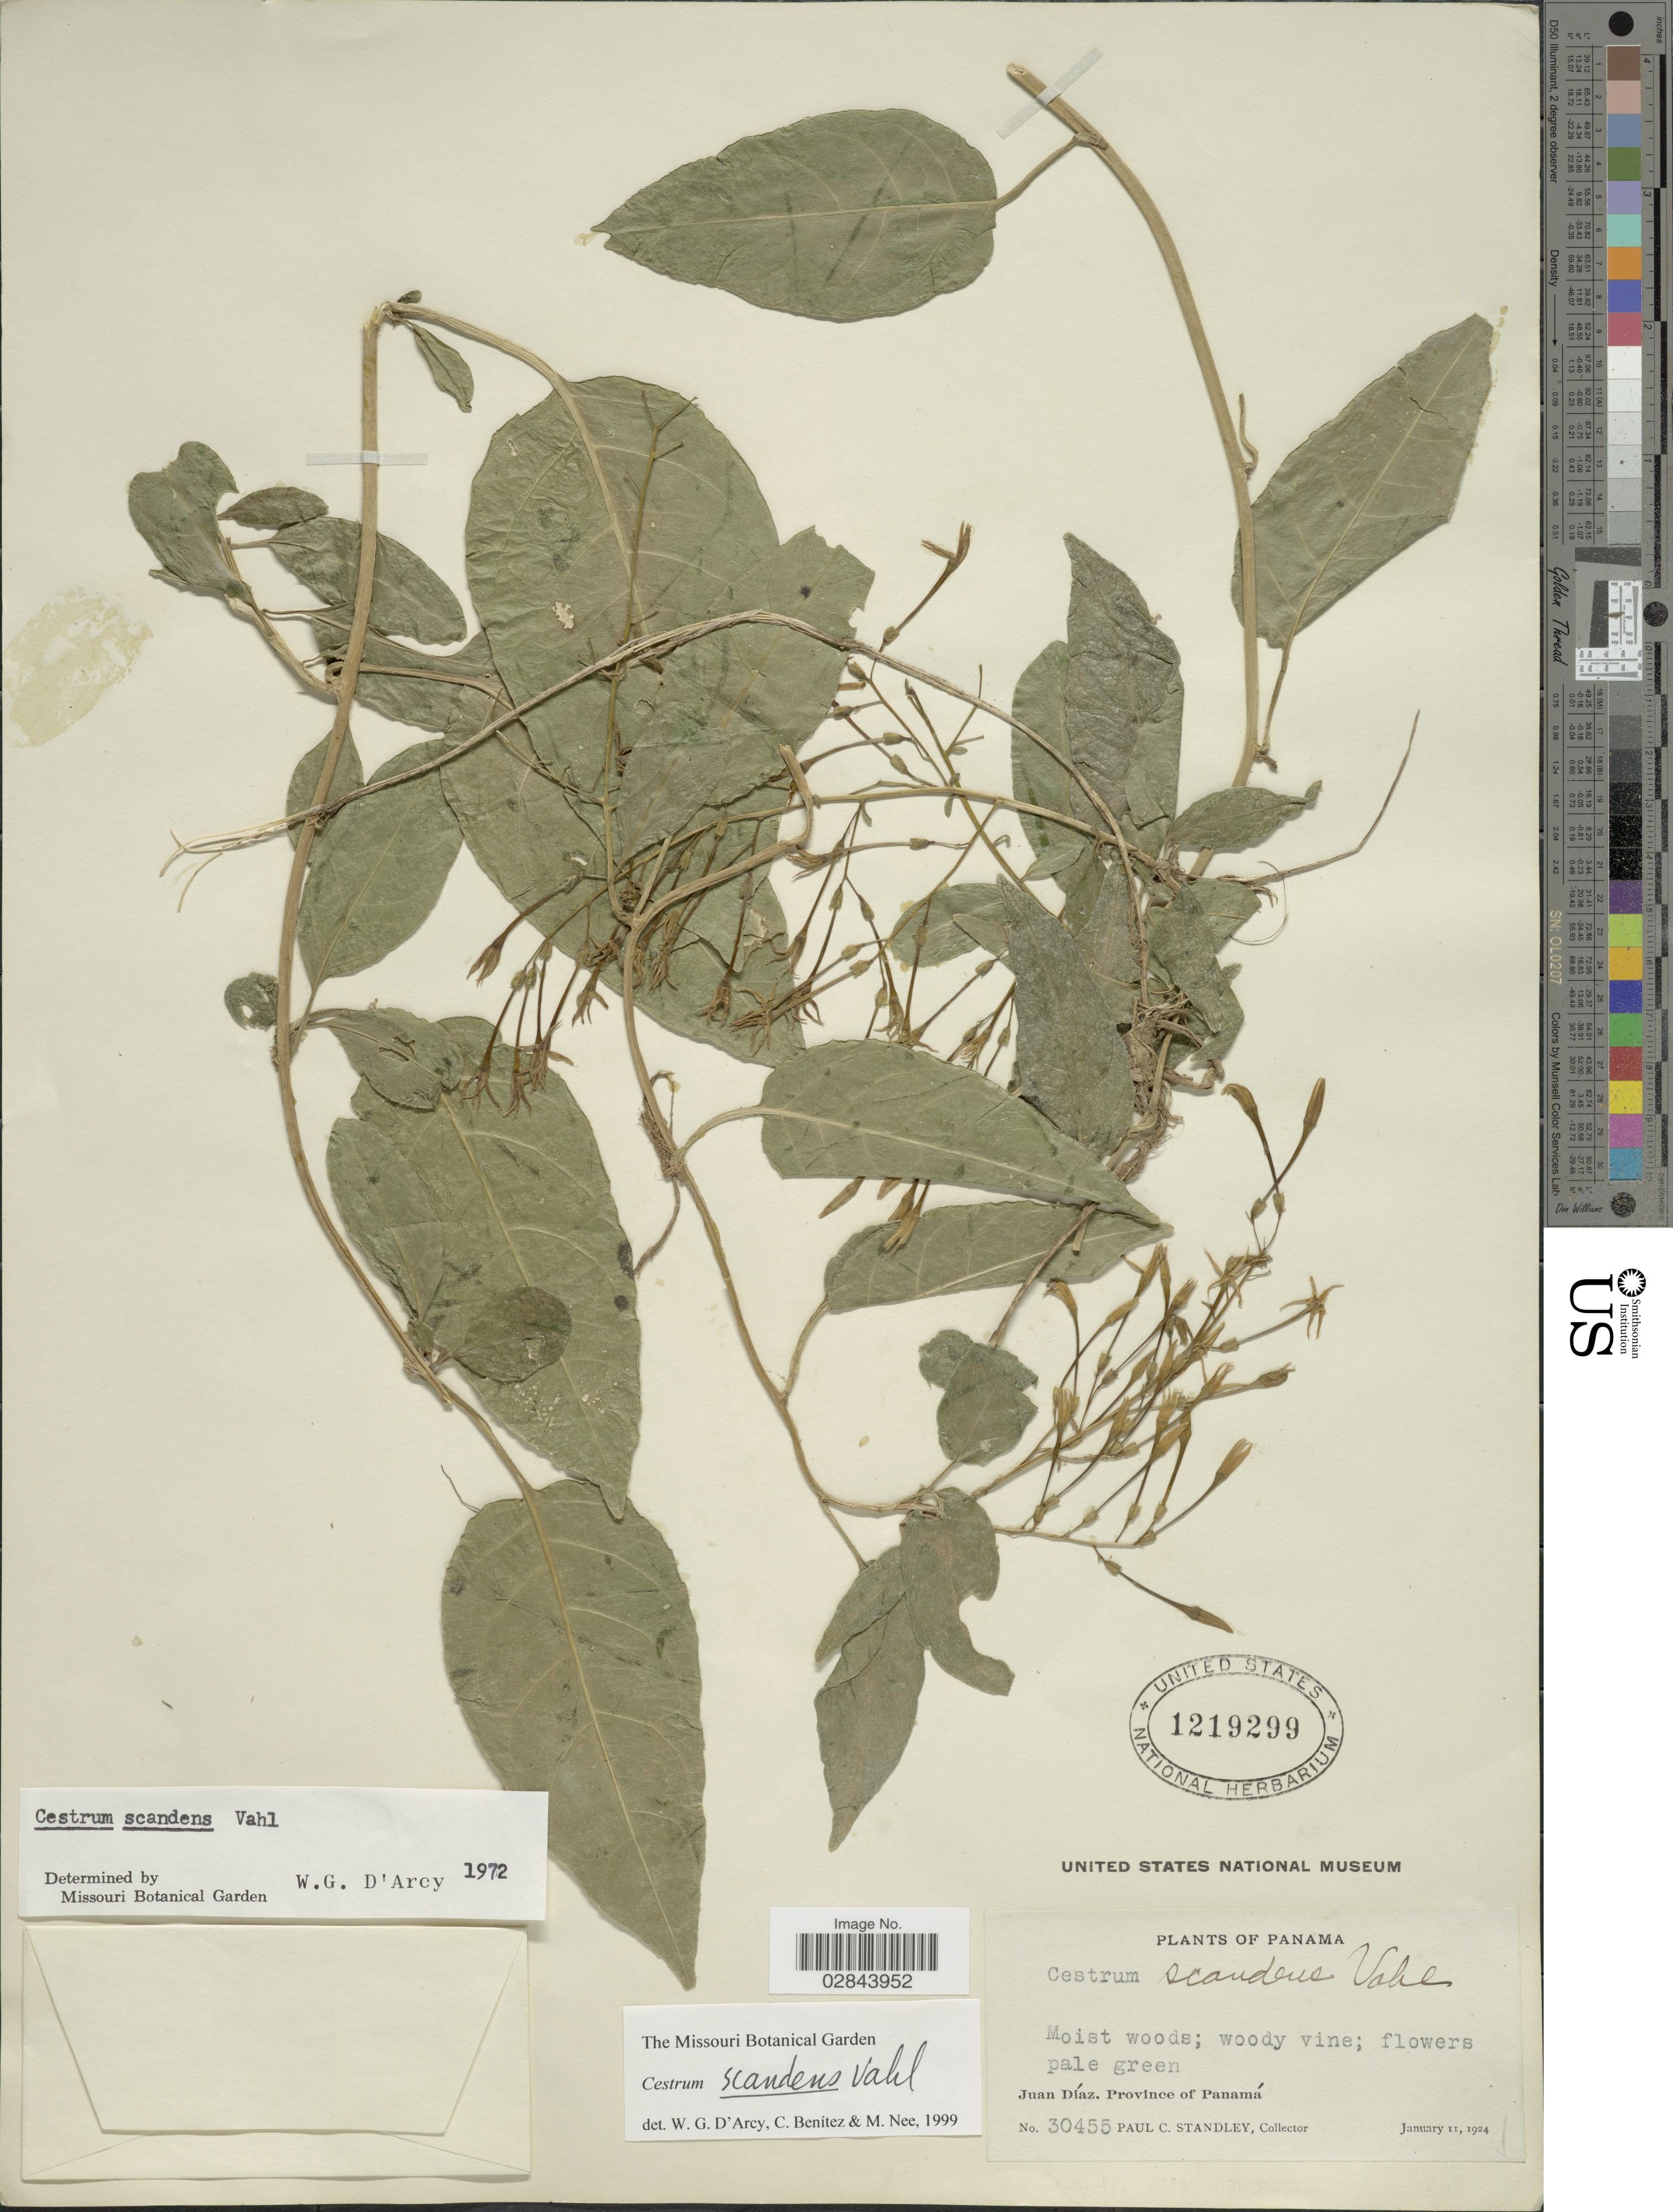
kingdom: Plantae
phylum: Tracheophyta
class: Magnoliopsida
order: Solanales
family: Solanaceae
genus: Cestrum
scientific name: Cestrum scandens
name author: Vahl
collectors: P. C. Standley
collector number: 30455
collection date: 1924-01-11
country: Panama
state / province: Panamá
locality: Juan Díaz.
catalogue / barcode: US 1219299